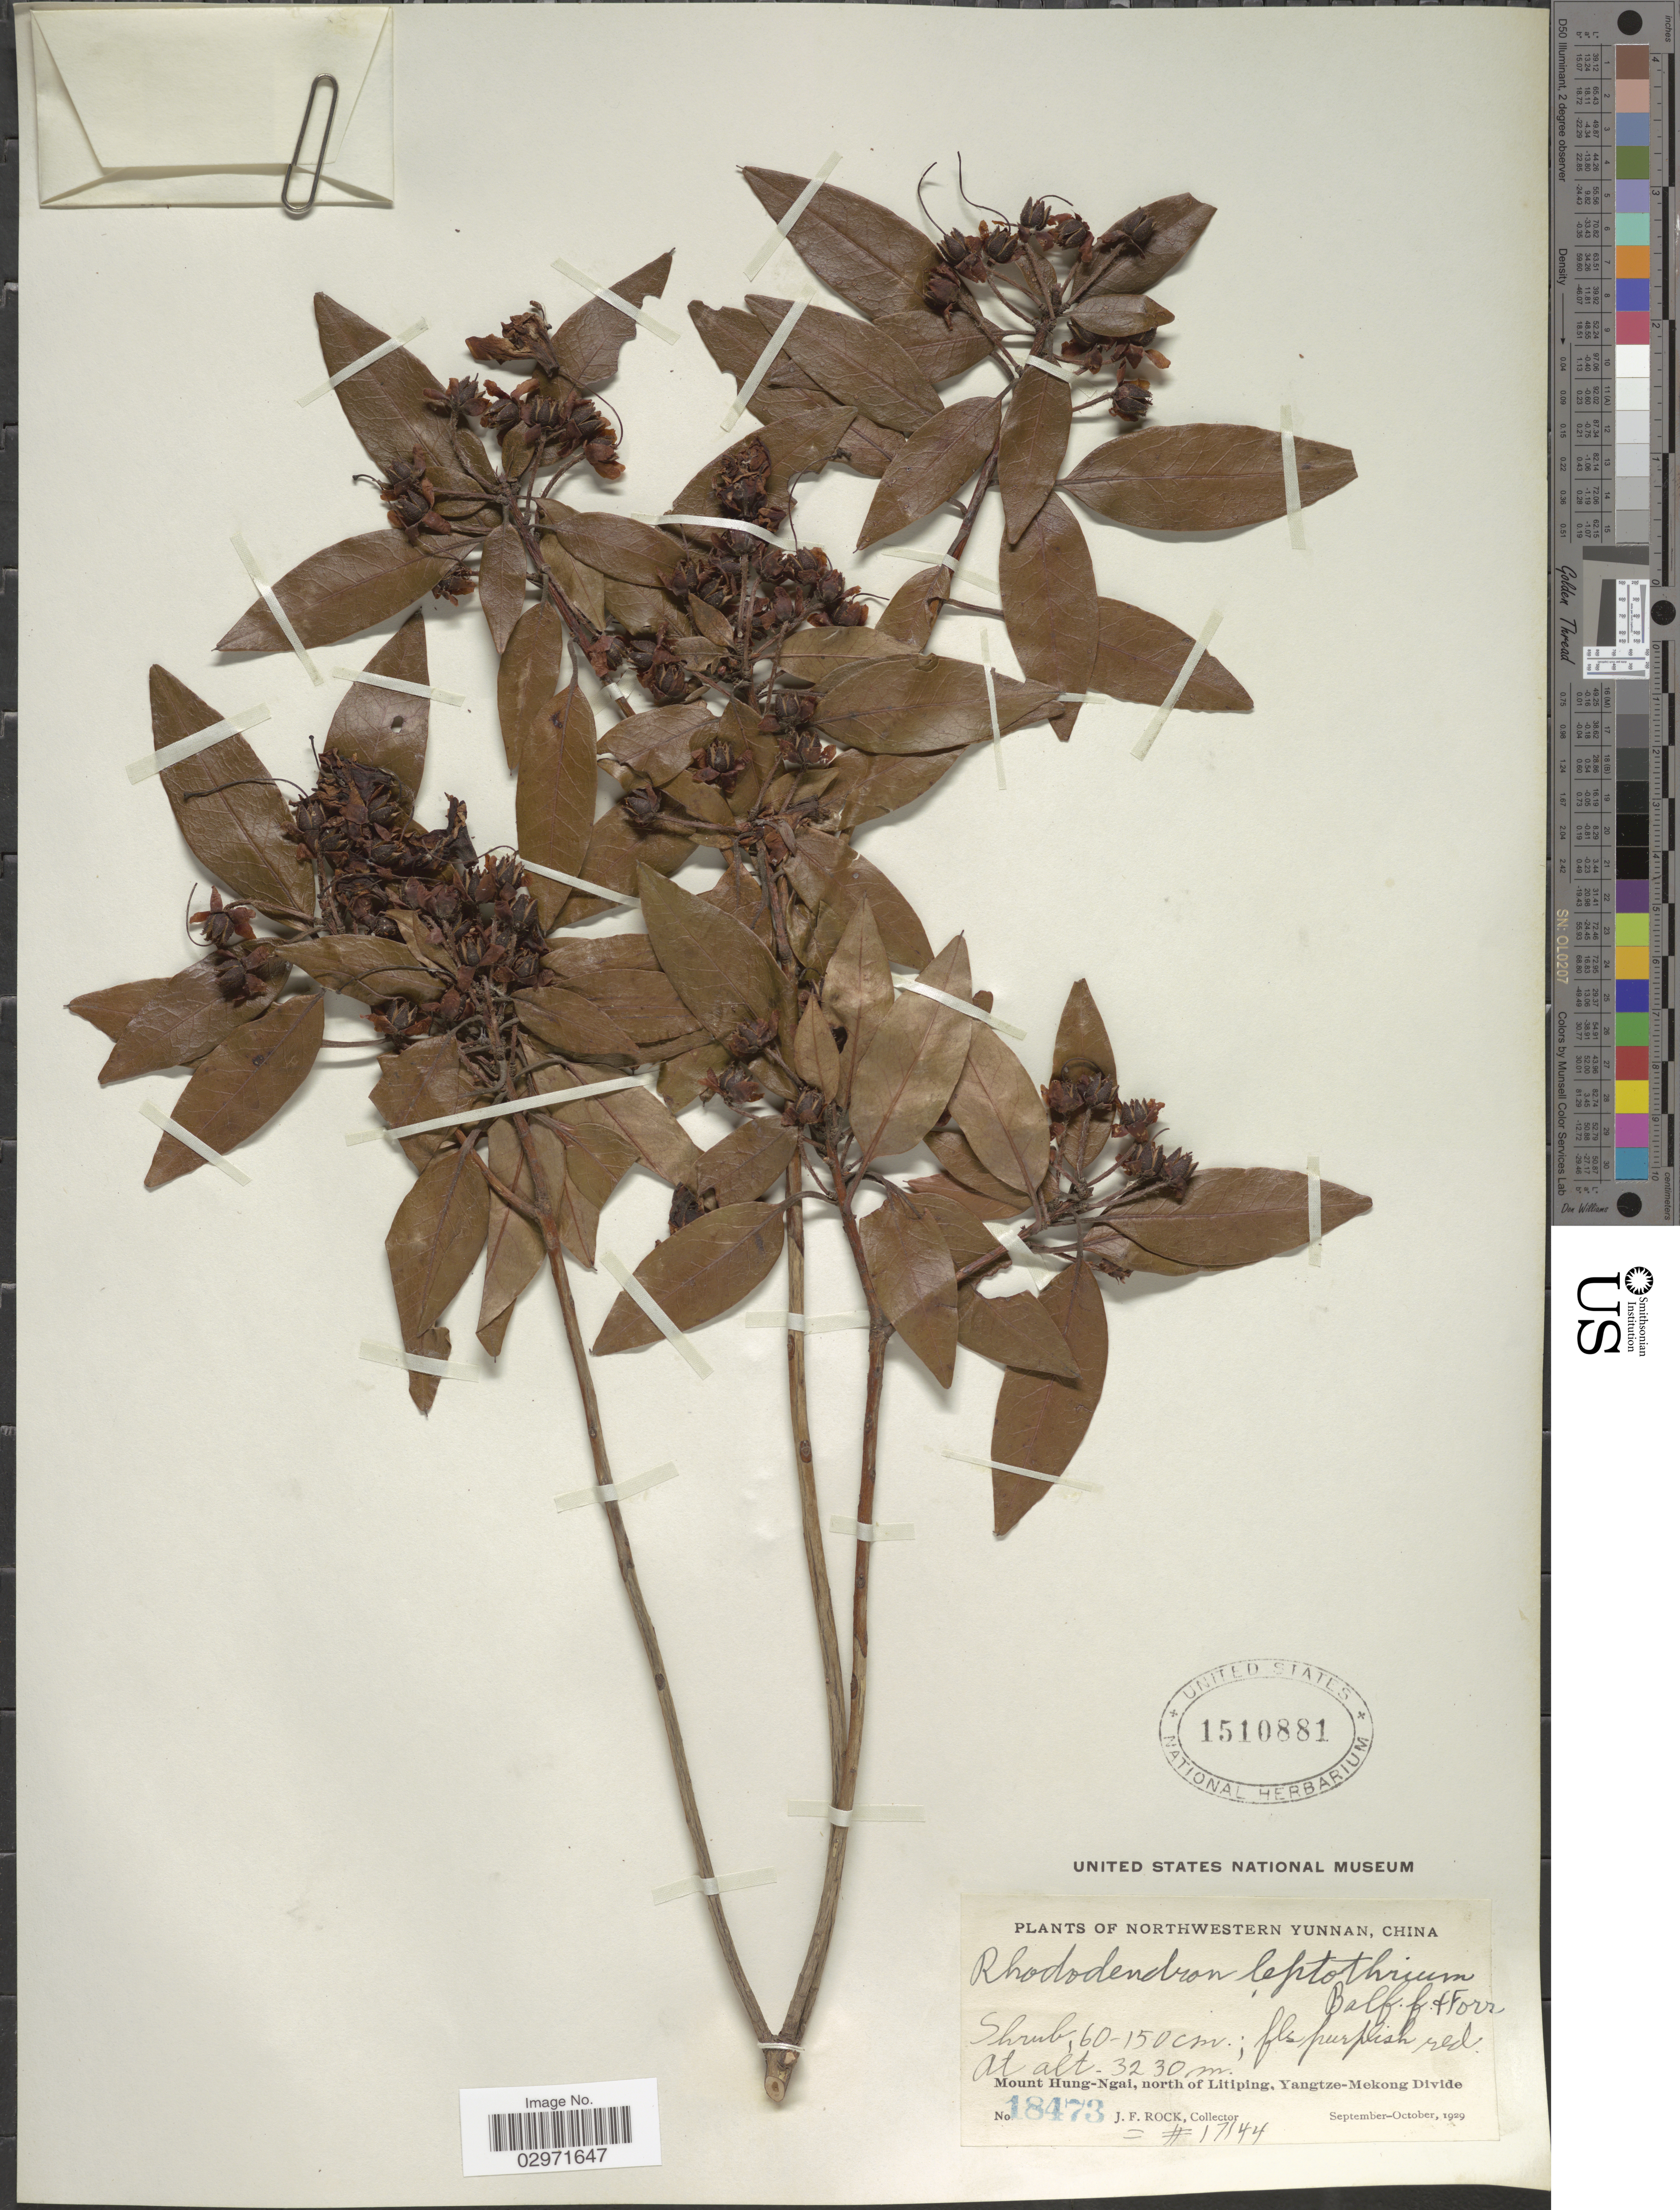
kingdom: Plantae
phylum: Tracheophyta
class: Magnoliopsida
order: Ericales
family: Ericaceae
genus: Rhododendron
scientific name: Rhododendron leptothrium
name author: Balf. f. & Forrest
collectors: J. Rock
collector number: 18473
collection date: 1929-09/1929-10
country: China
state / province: Yunnan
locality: Northwestern Yunnan. Mount Hung-Ngai, north of Litiping, Yangtze-Mekong Divide.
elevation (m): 3230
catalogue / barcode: US 1510881